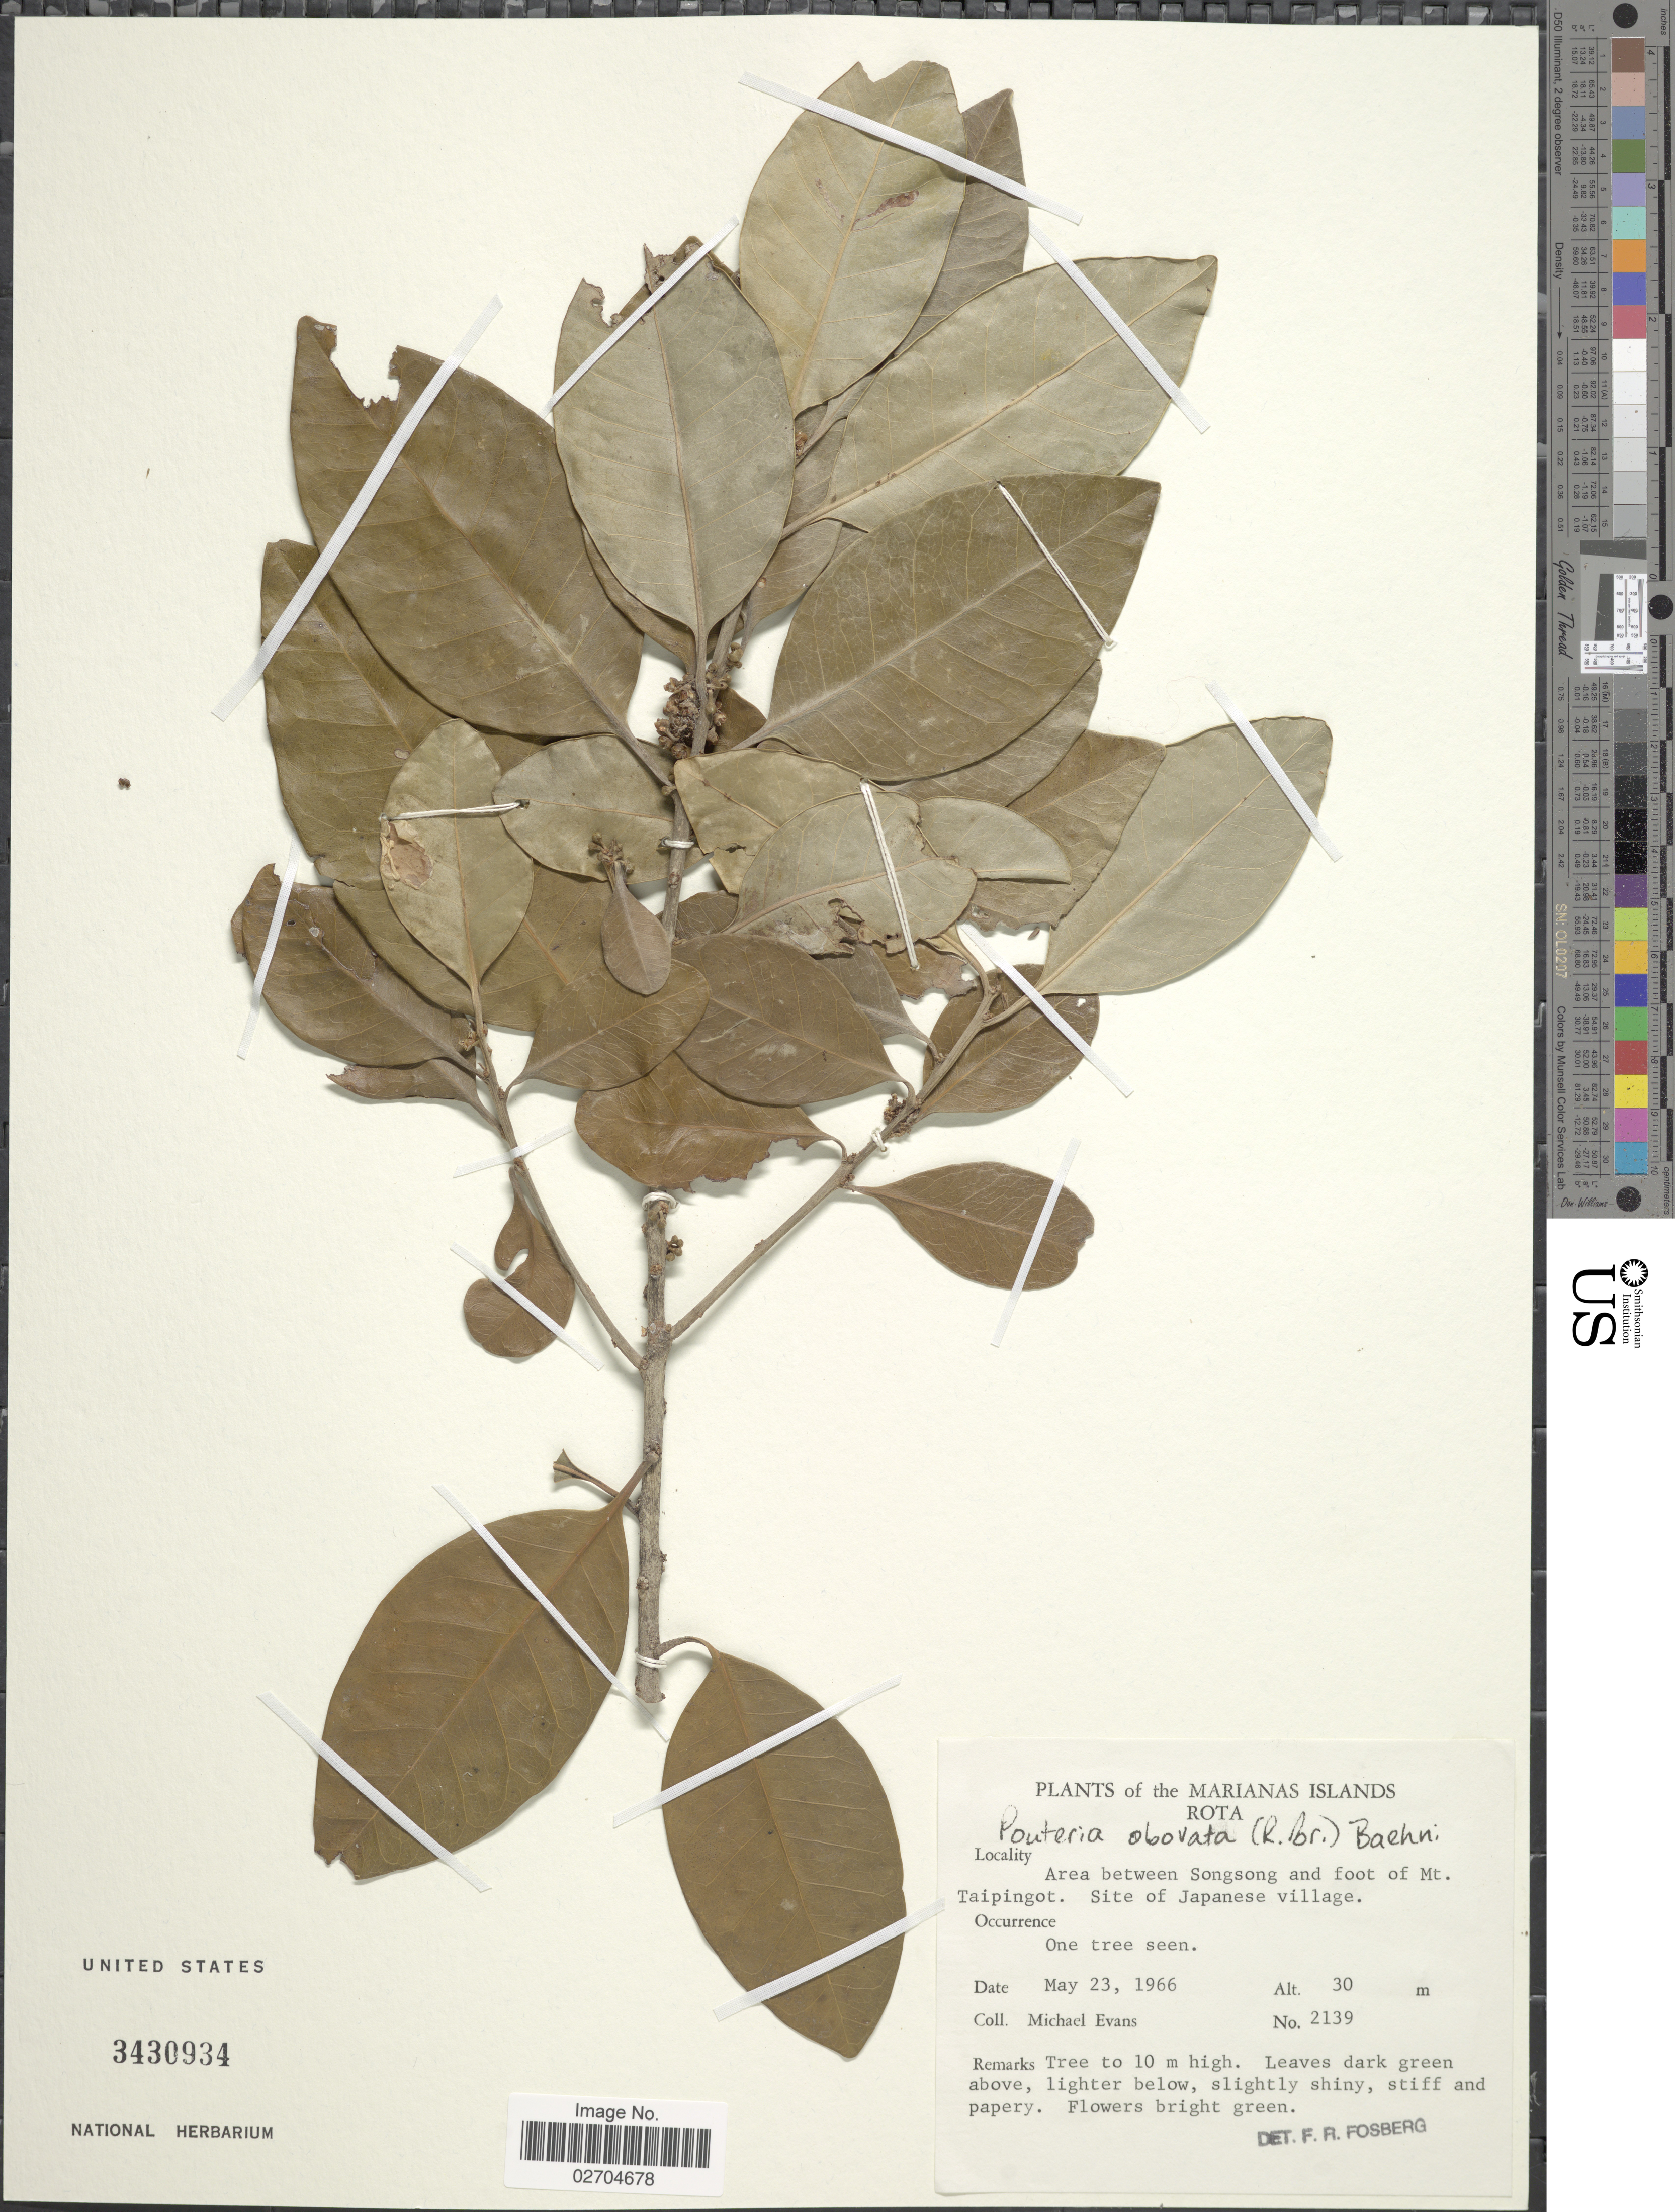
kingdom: Plantae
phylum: Tracheophyta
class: Magnoliopsida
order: Ericales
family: Sapotaceae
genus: Planchonella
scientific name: Planchonella obovata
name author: (R. Br.) Pierre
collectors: M. Evans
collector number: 2139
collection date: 1966-05-23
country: Northern Mariana Islands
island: Rota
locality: Rota Area between Songsong and foot of Mt. Taipingot. Site of Japanese village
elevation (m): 30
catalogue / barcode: US 3430934